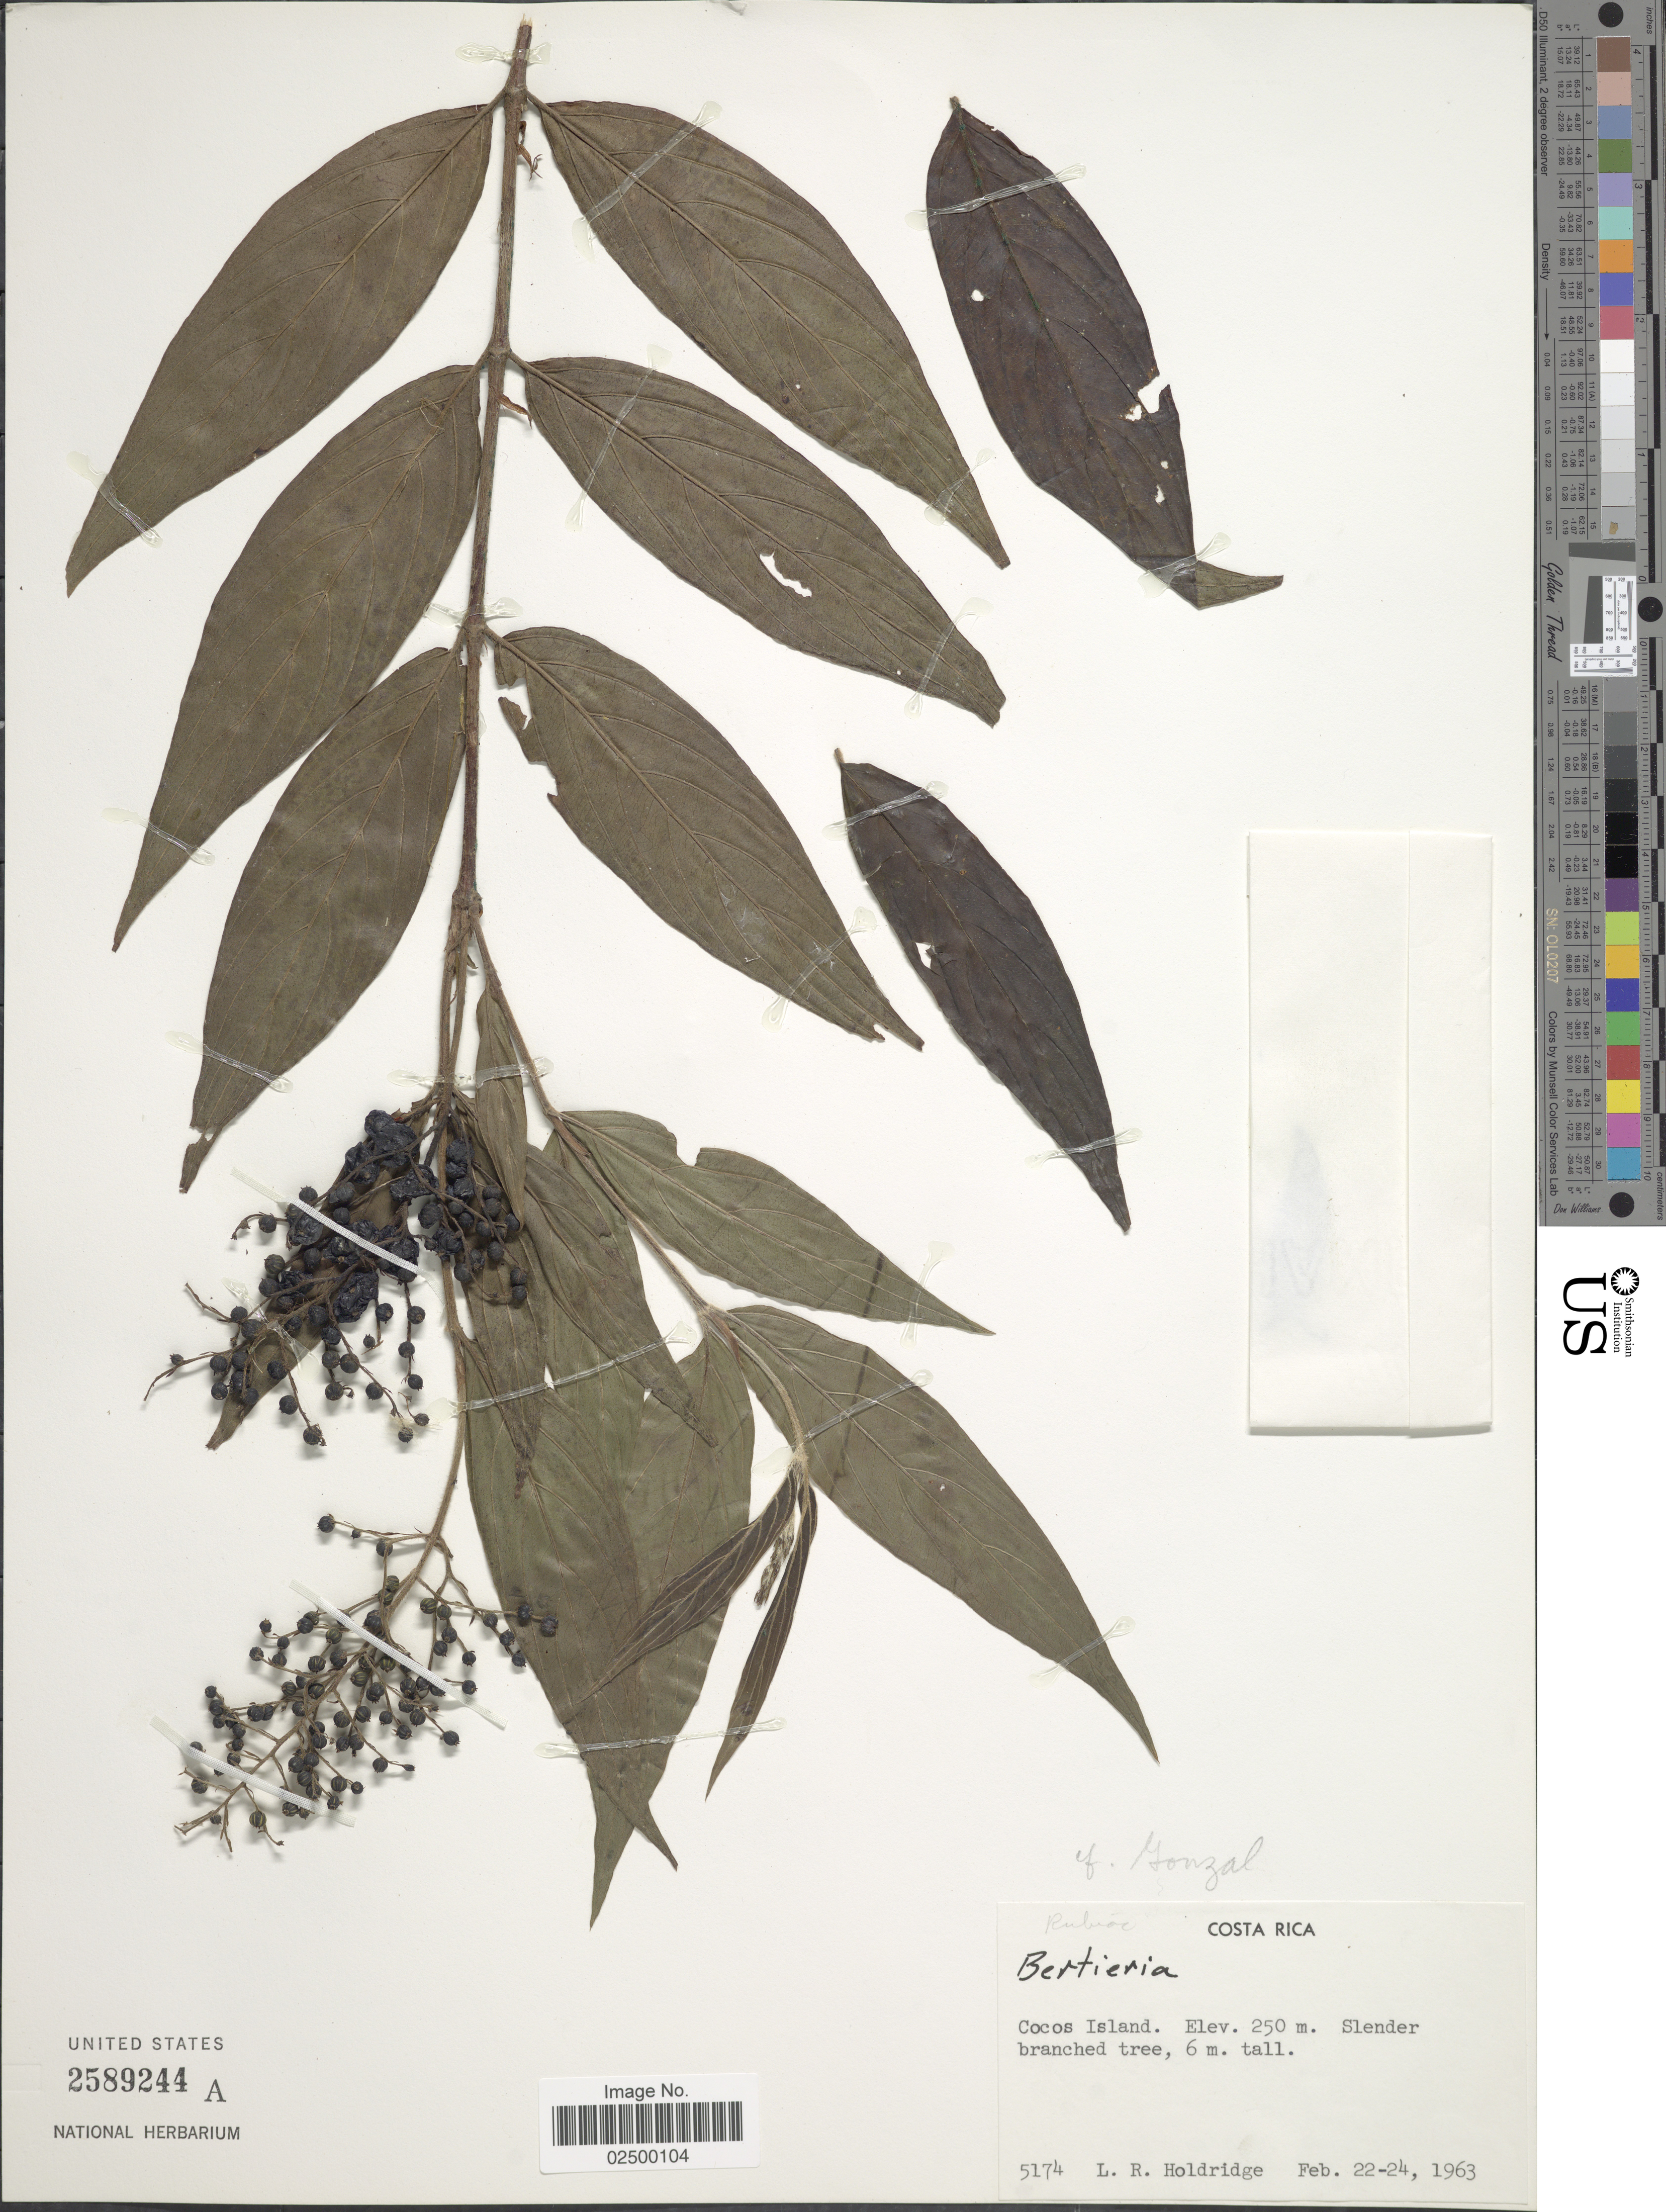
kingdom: Plantae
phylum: Tracheophyta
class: Magnoliopsida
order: Gentianales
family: Rubiaceae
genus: Bertiera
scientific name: Bertiera guianensis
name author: Aubl.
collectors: L. Holdridge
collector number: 5174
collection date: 1963-02-22/1963-02-24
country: Costa Rica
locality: Cocos Island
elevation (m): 250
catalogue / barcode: US 2589244A